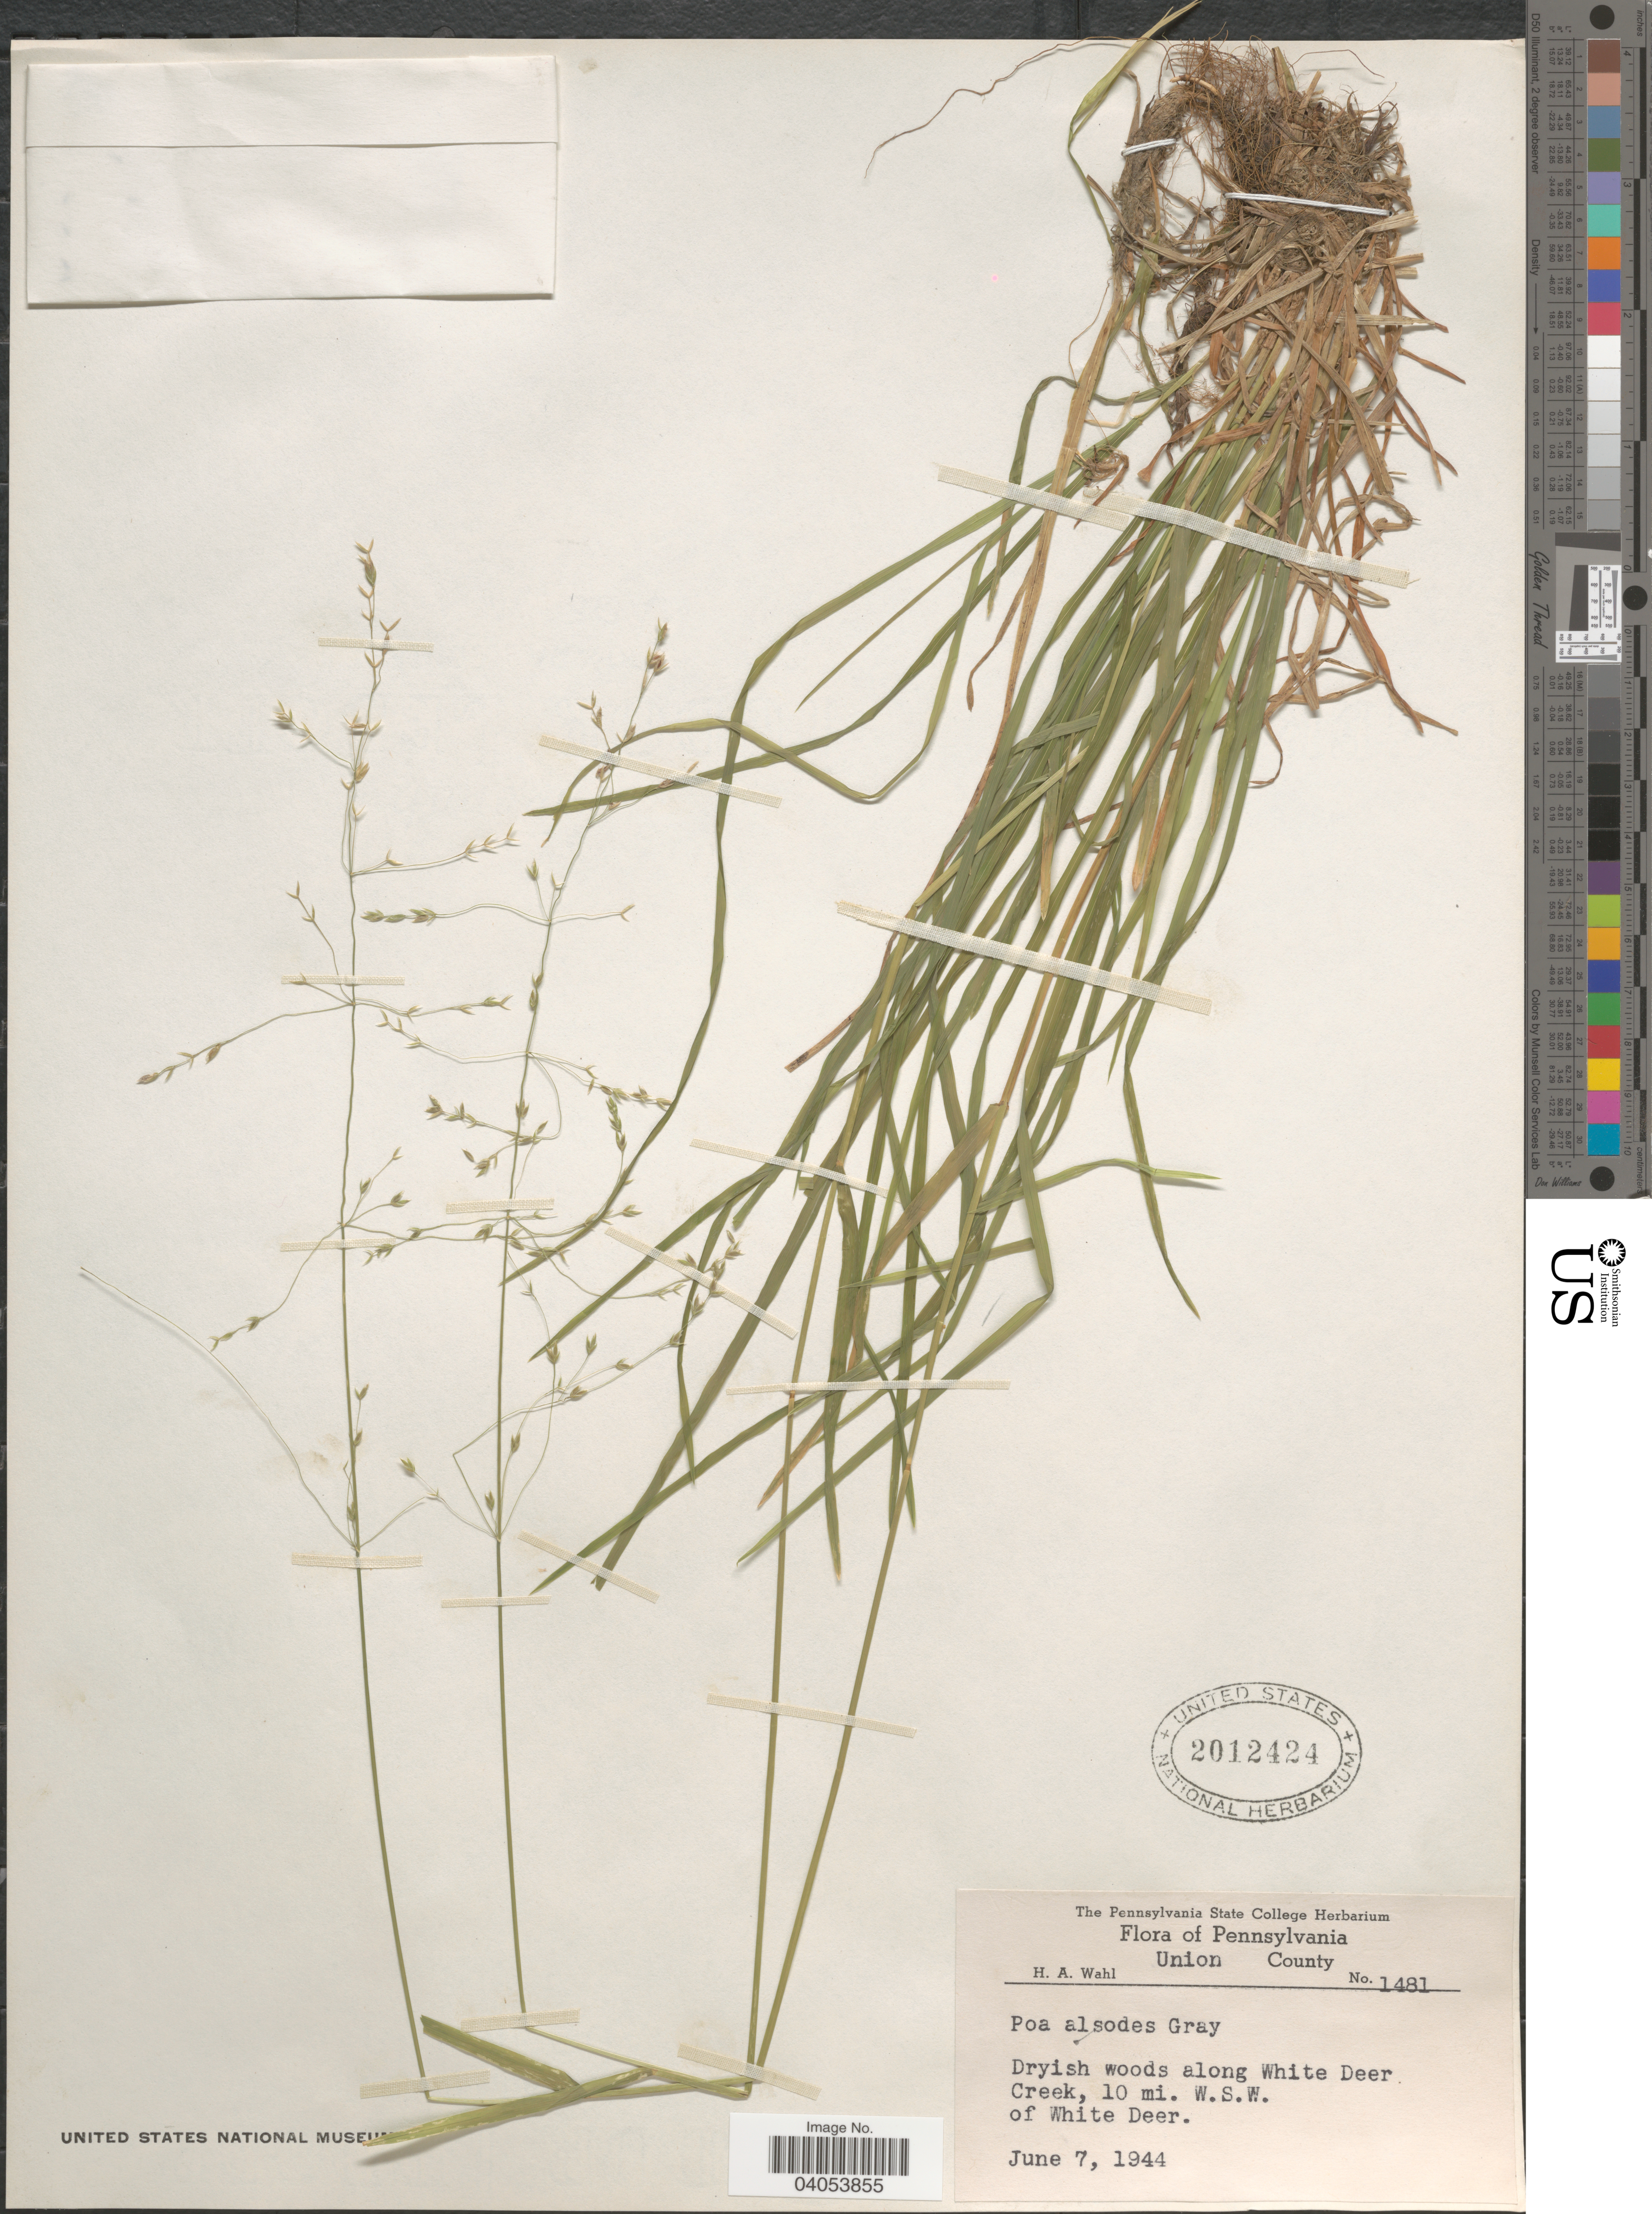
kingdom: Plantae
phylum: Tracheophyta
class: Liliopsida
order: Poales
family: Poaceae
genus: Poa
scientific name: Poa alsodes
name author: A. Gray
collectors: H. A. Wahl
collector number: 1481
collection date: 1944-06-07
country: United States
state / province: Pennsylvania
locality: Union County. Along White Deer Creek, 10 mi. W.S.W. of White Deer.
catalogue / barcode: US 2012424